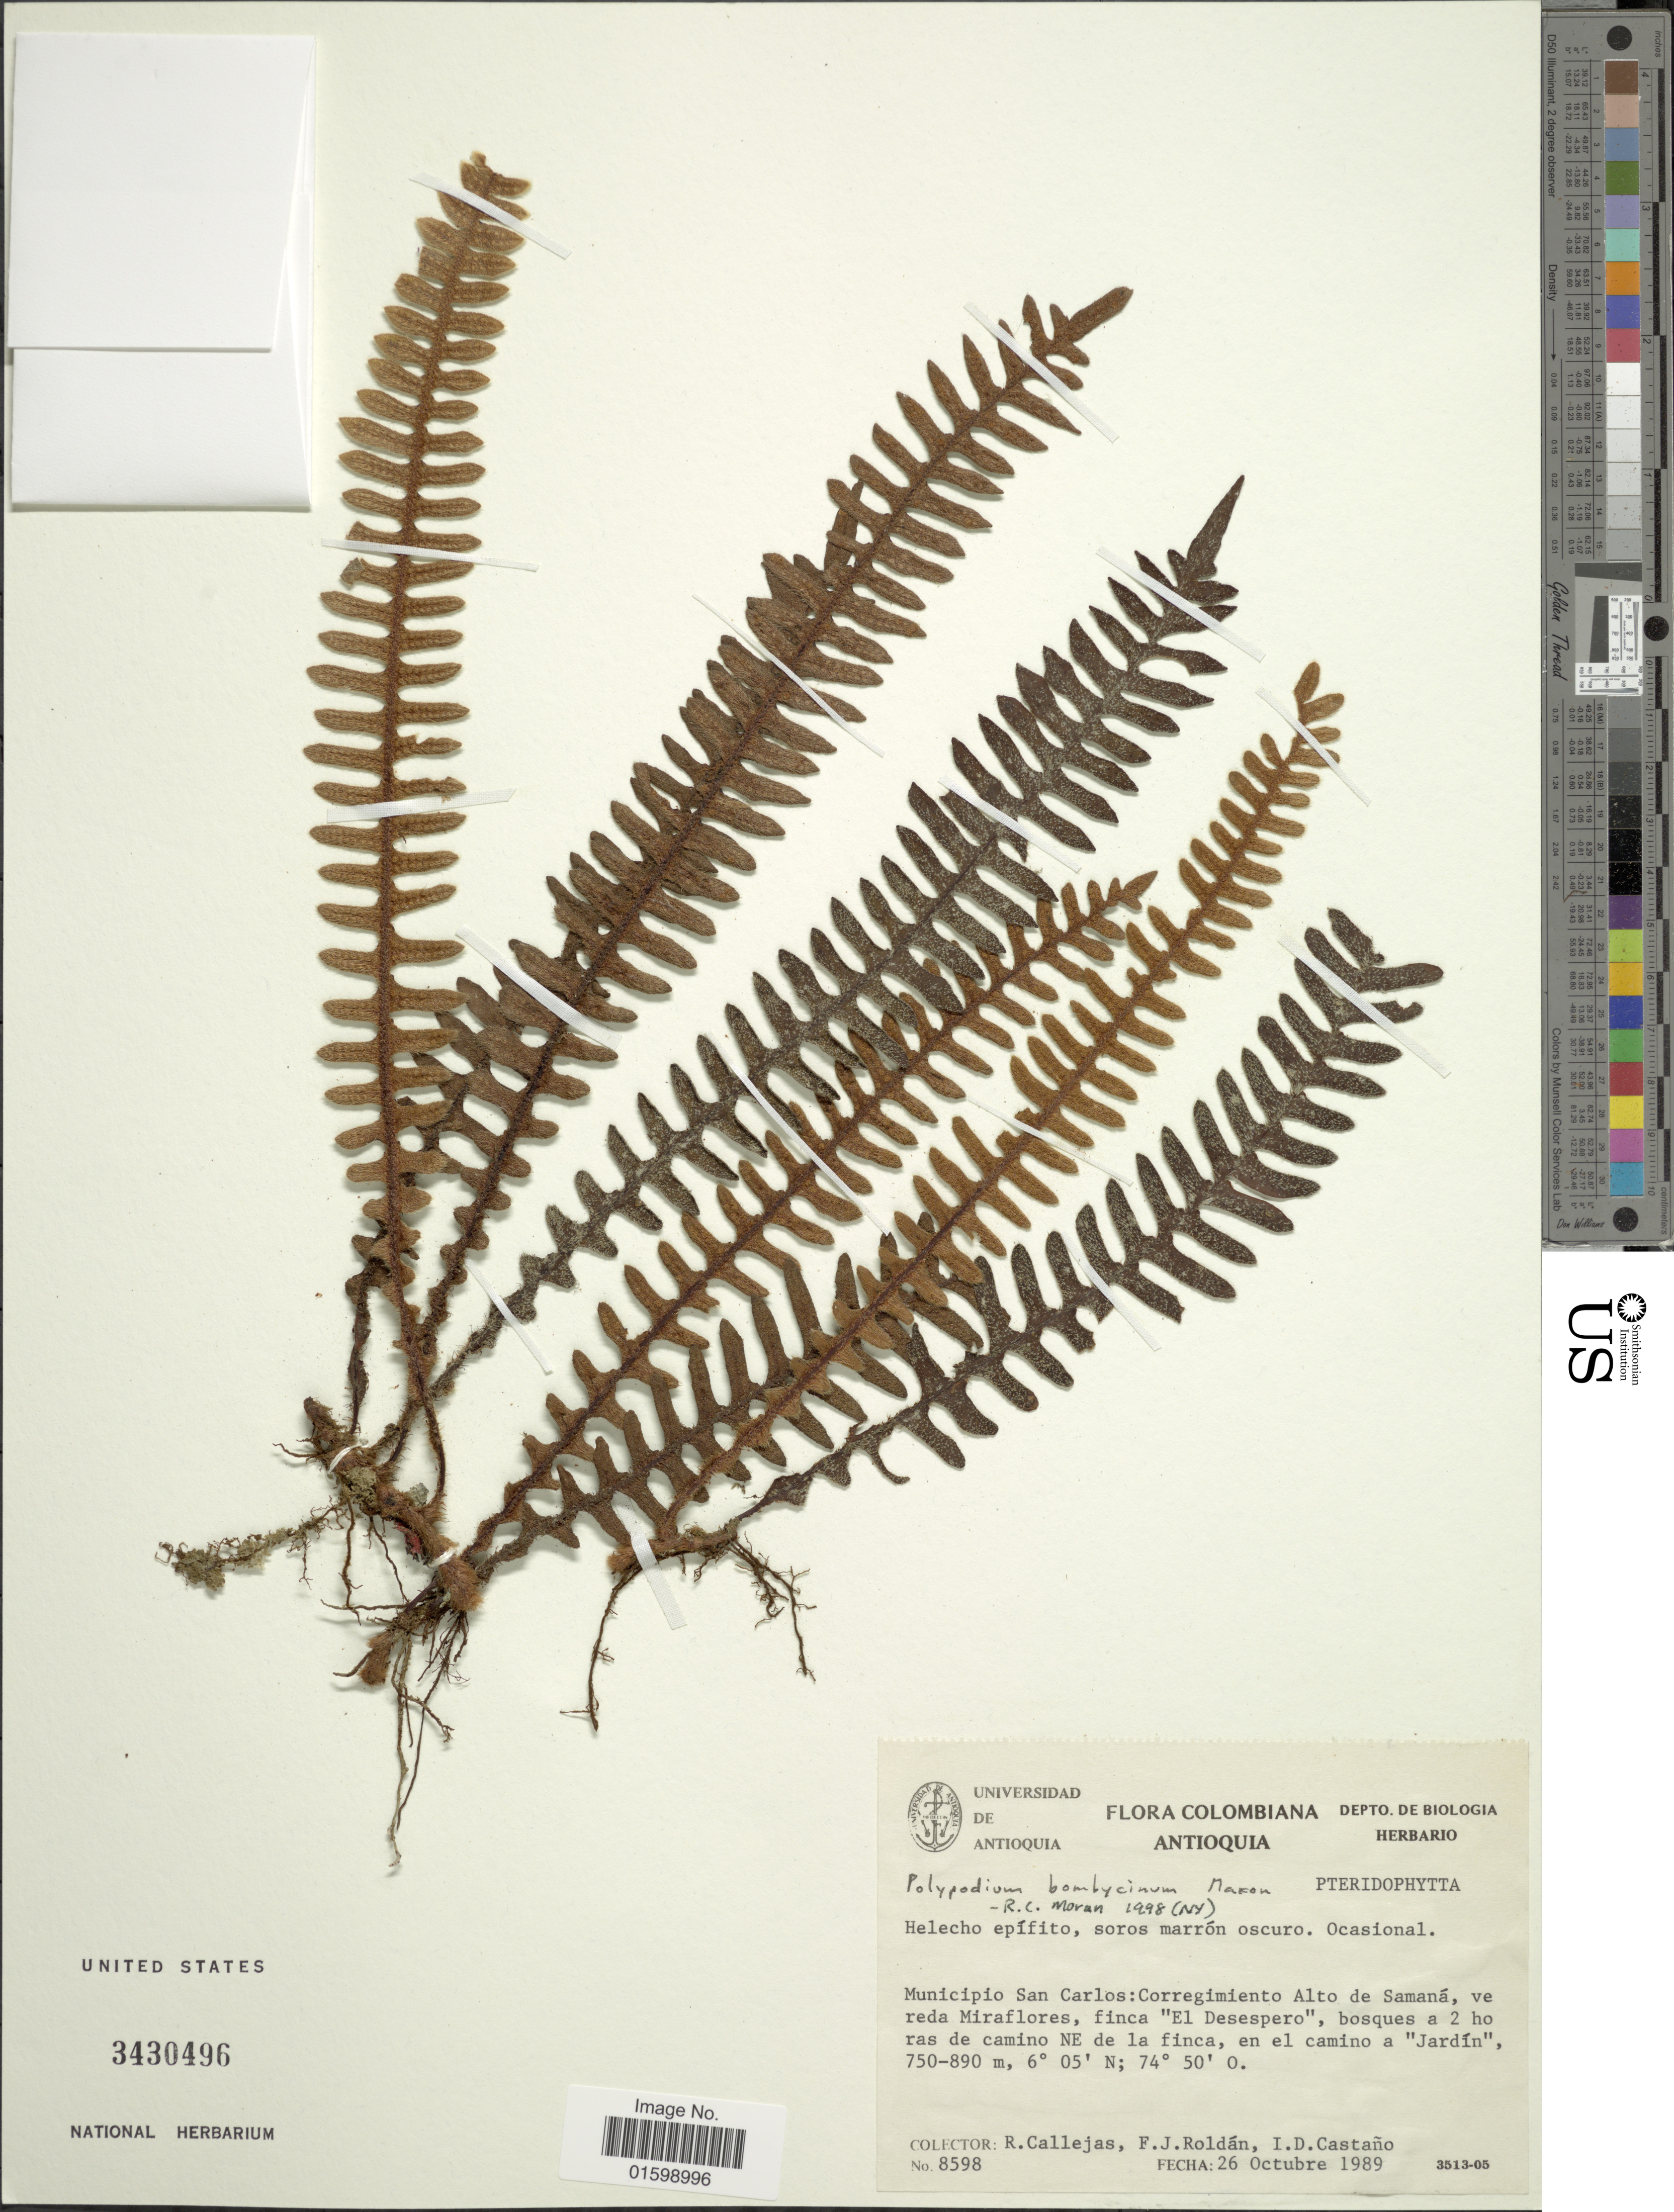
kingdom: Plantae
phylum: Tracheophyta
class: Polypodiopsida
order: Polypodiales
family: Polypodiaceae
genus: Pleopeltis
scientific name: Pleopeltis bombycina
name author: (Maxon) A.R. Sm.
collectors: R. Callejas, F. J. Roldán & I. Castaño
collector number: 8598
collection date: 1989-10-26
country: Colombia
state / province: Antioquia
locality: Municipio de San Carlos: Corregimiento Alto de Samaná, ve reda Miraflores, finca "El Desepero", bosque a 2 horas de camino NE de la finca, en el camino a "Jardin"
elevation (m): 750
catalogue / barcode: US 3430496